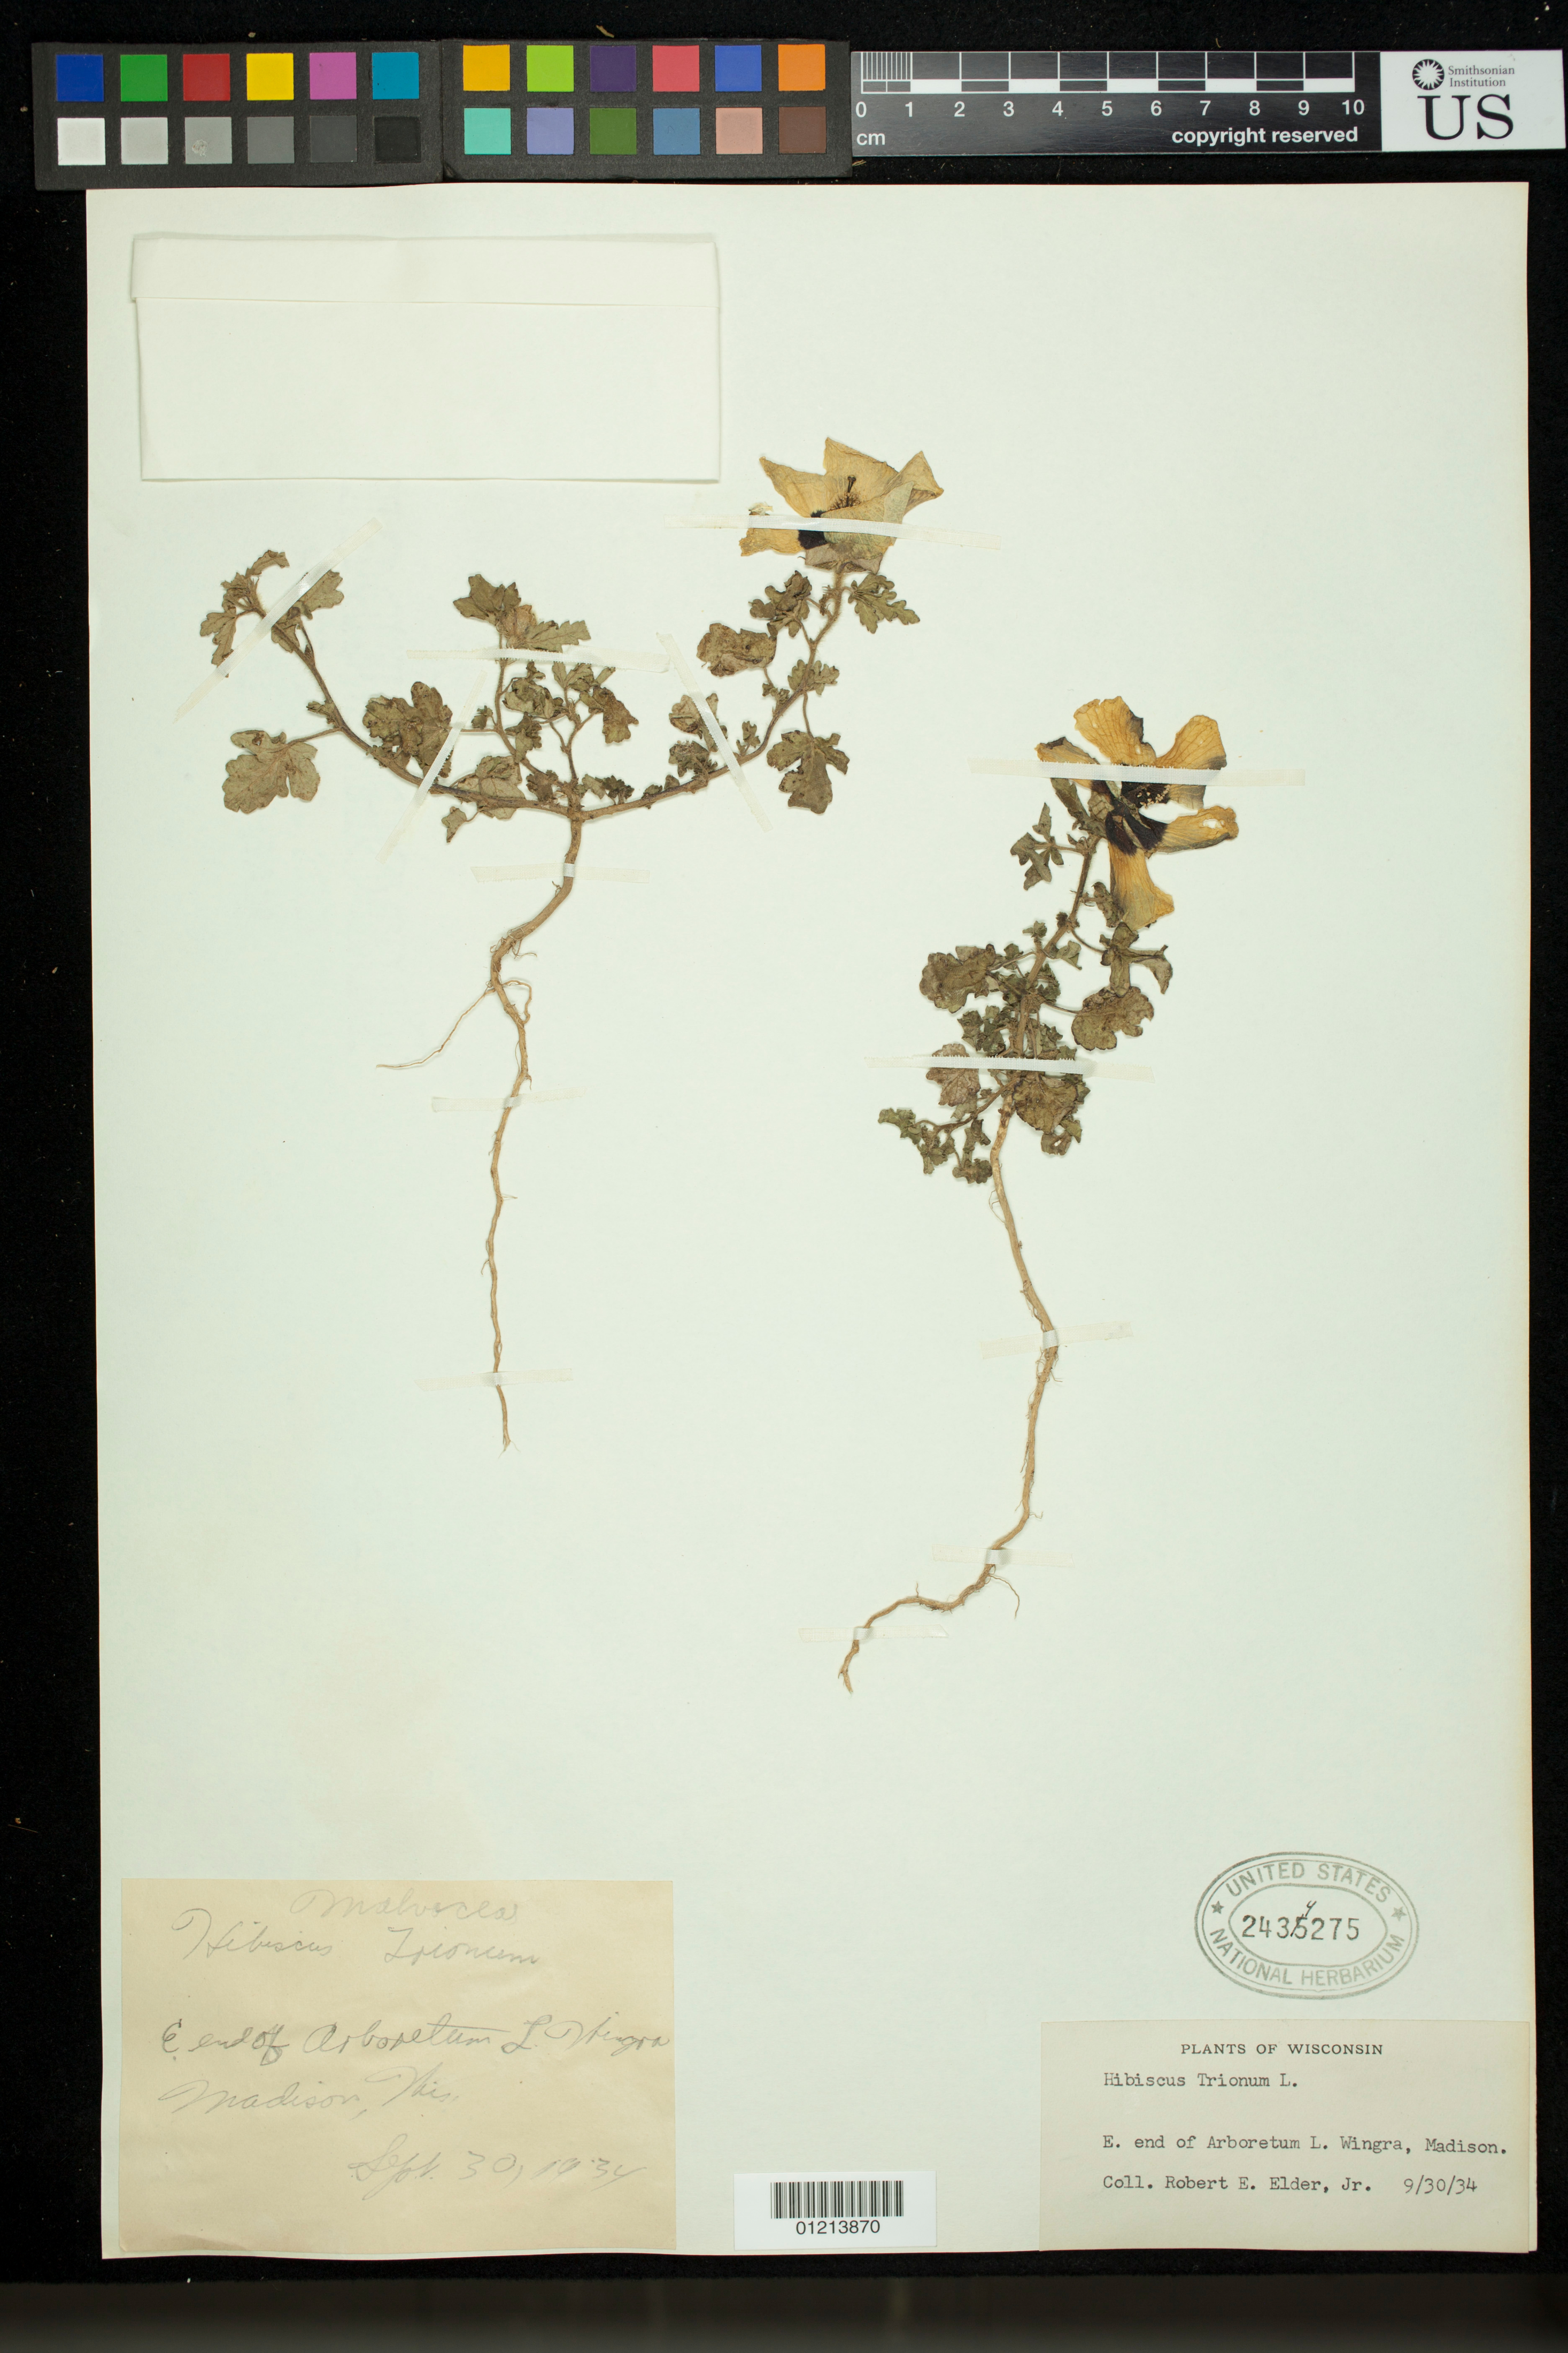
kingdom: Plantae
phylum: Tracheophyta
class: Magnoliopsida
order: Malvales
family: Malvaceae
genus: Hibiscus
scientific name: Hibiscus trionum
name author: L.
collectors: R. E. Elder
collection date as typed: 30 Sep 1934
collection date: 1934-09-30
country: United States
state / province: Wisconsin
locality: E. end of Arboretum L. Wingra, Madison.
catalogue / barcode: US 2435275